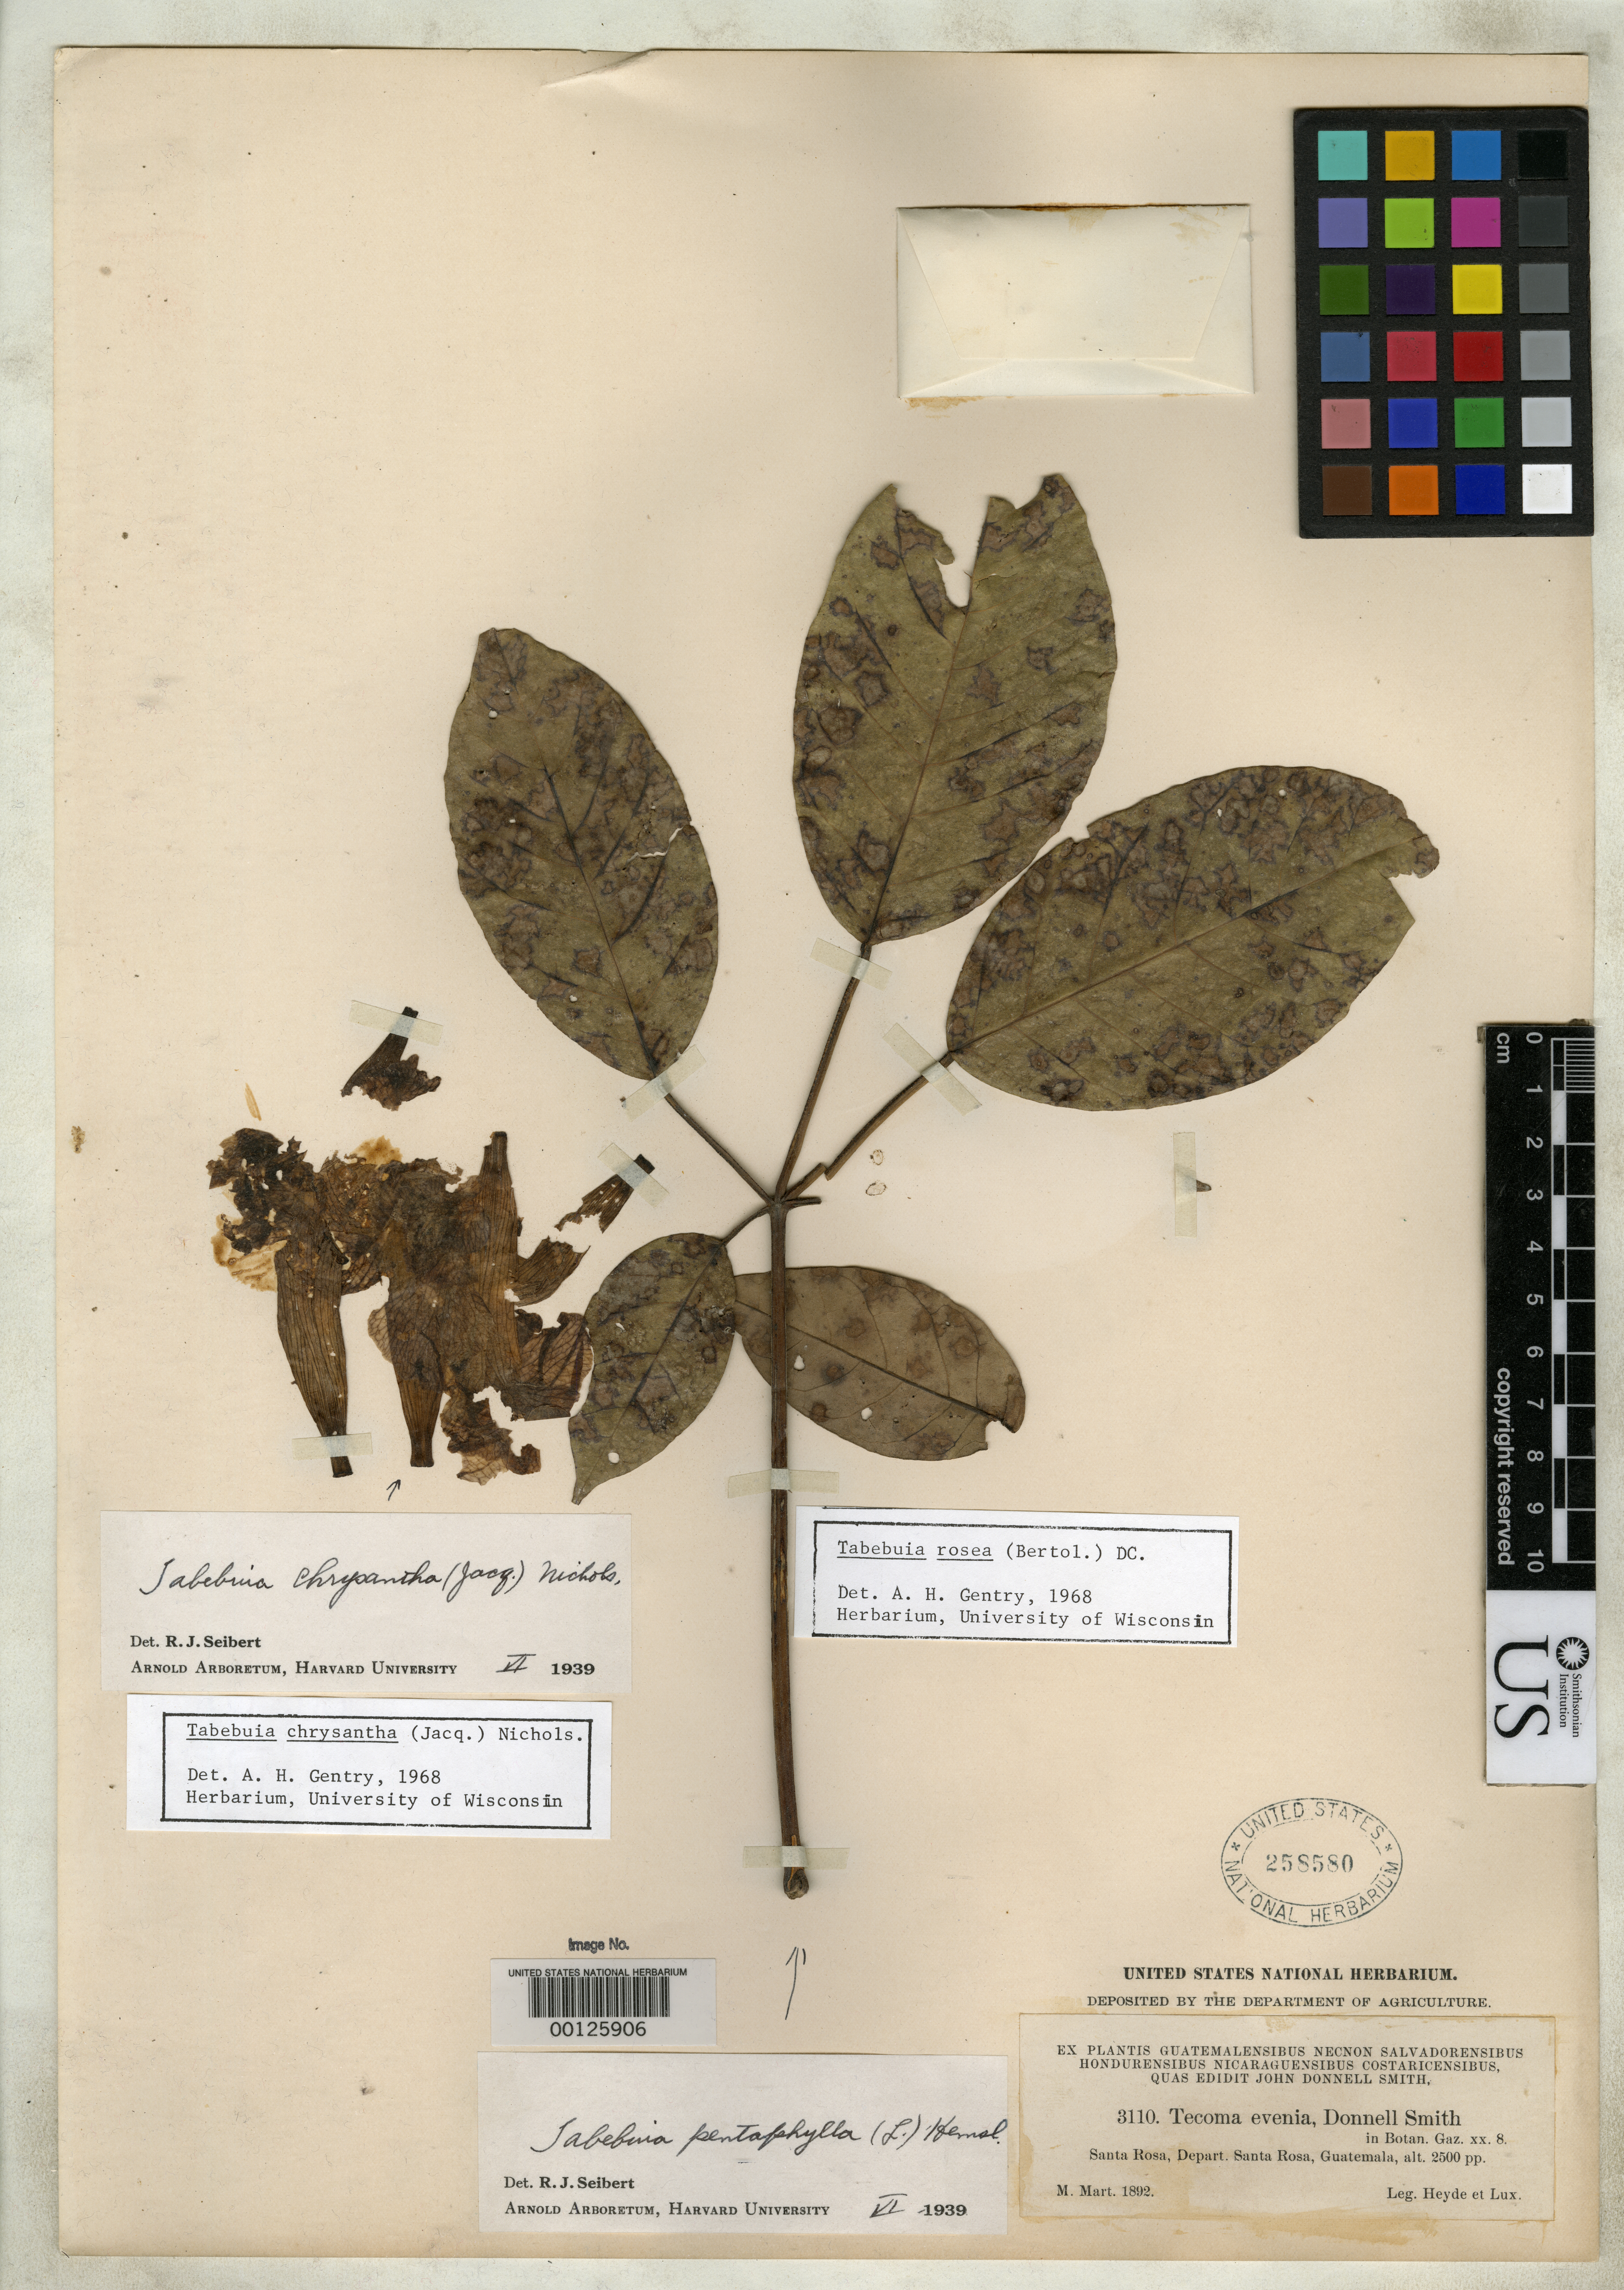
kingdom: Plantae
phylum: Tracheophyta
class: Magnoliopsida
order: Lamiales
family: Bignoniaceae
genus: Tecoma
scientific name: Tecoma evenia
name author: Donn. Sm.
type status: Isotype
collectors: E. T. Heyde & E. Lux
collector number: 3110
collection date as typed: Mar 1892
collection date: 1892-03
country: Guatemala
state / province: Santa Rosa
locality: Santa Rosa.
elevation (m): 762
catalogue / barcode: US 258580